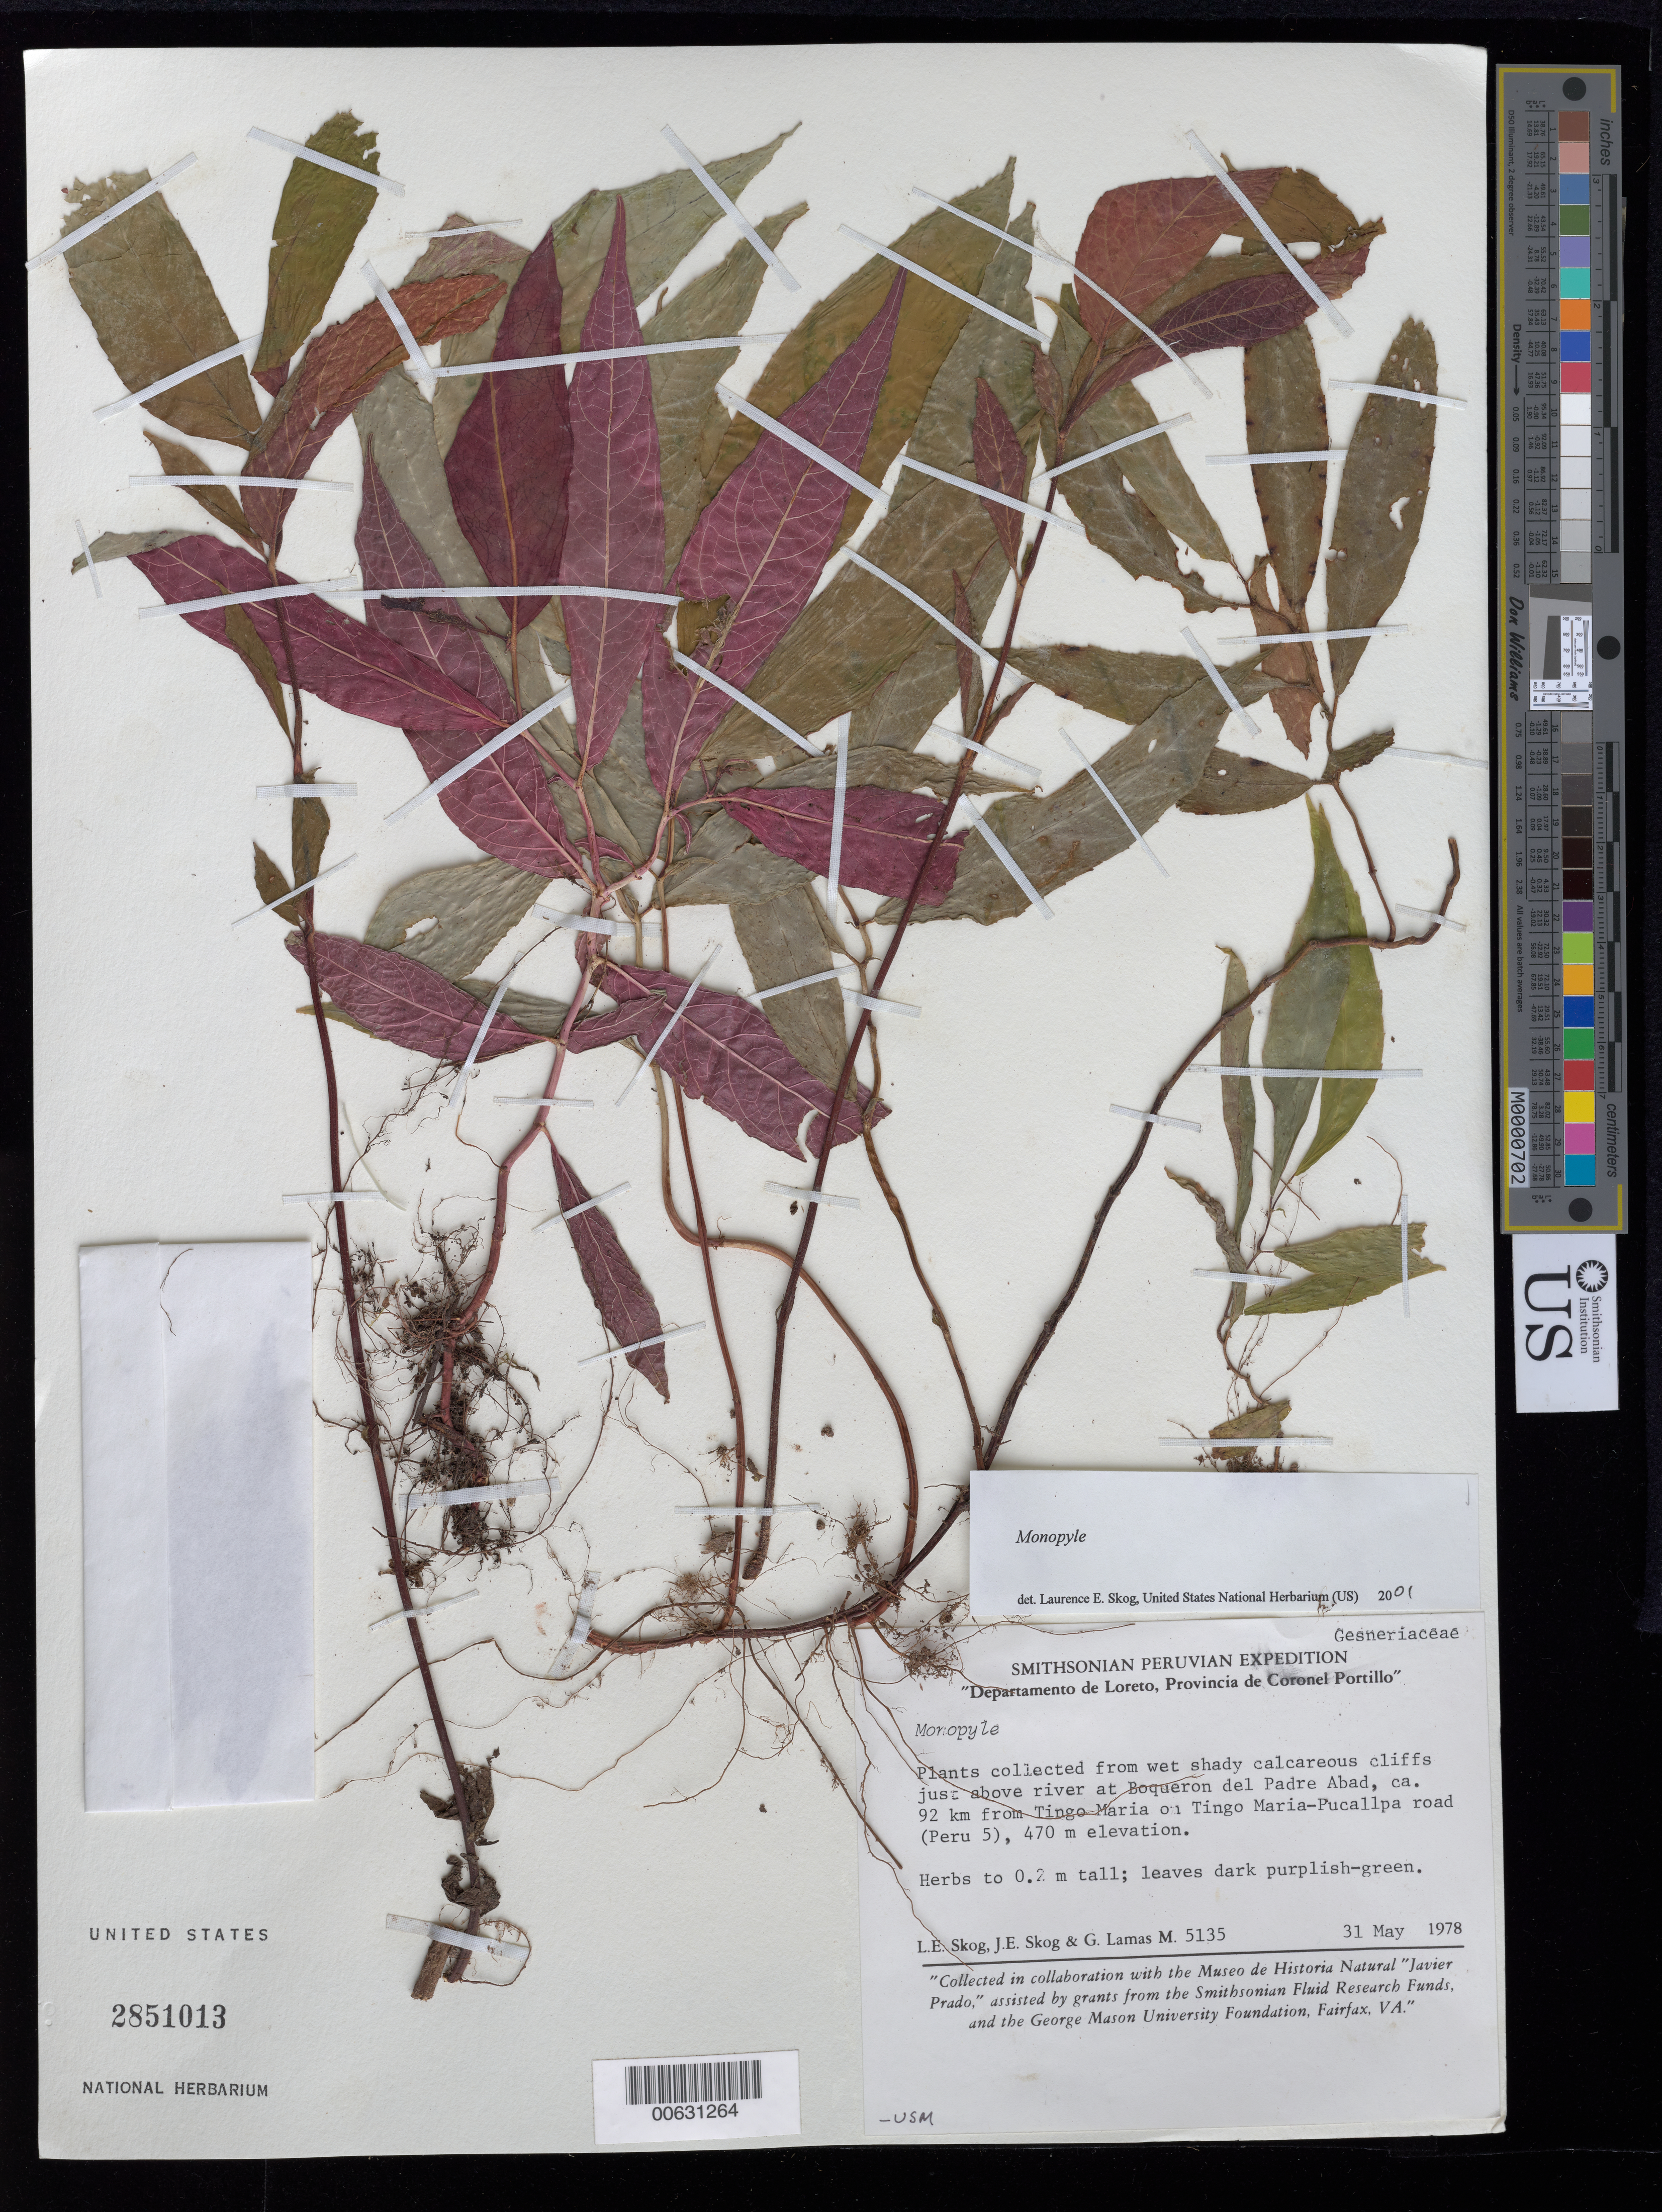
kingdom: Plantae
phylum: Tracheophyta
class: Magnoliopsida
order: Lamiales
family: Gesneriaceae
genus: Monopyle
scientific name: Monopyle sp.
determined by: Skog, Laurence E.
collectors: L. E. Skog, J. E. Skog & G. Lamas M.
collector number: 5135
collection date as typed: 31 May 1978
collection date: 1978-05-31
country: Peru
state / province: Loreto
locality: Prov. Coronel Portillo; just above river at Boqueron del Padre Abad, ca. 92 km from Tingo Maria on Tingo Maria - Pucallpa road (Peru 5)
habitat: Wet shady calcareous cliffs just above river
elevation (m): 470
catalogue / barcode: US 2851013